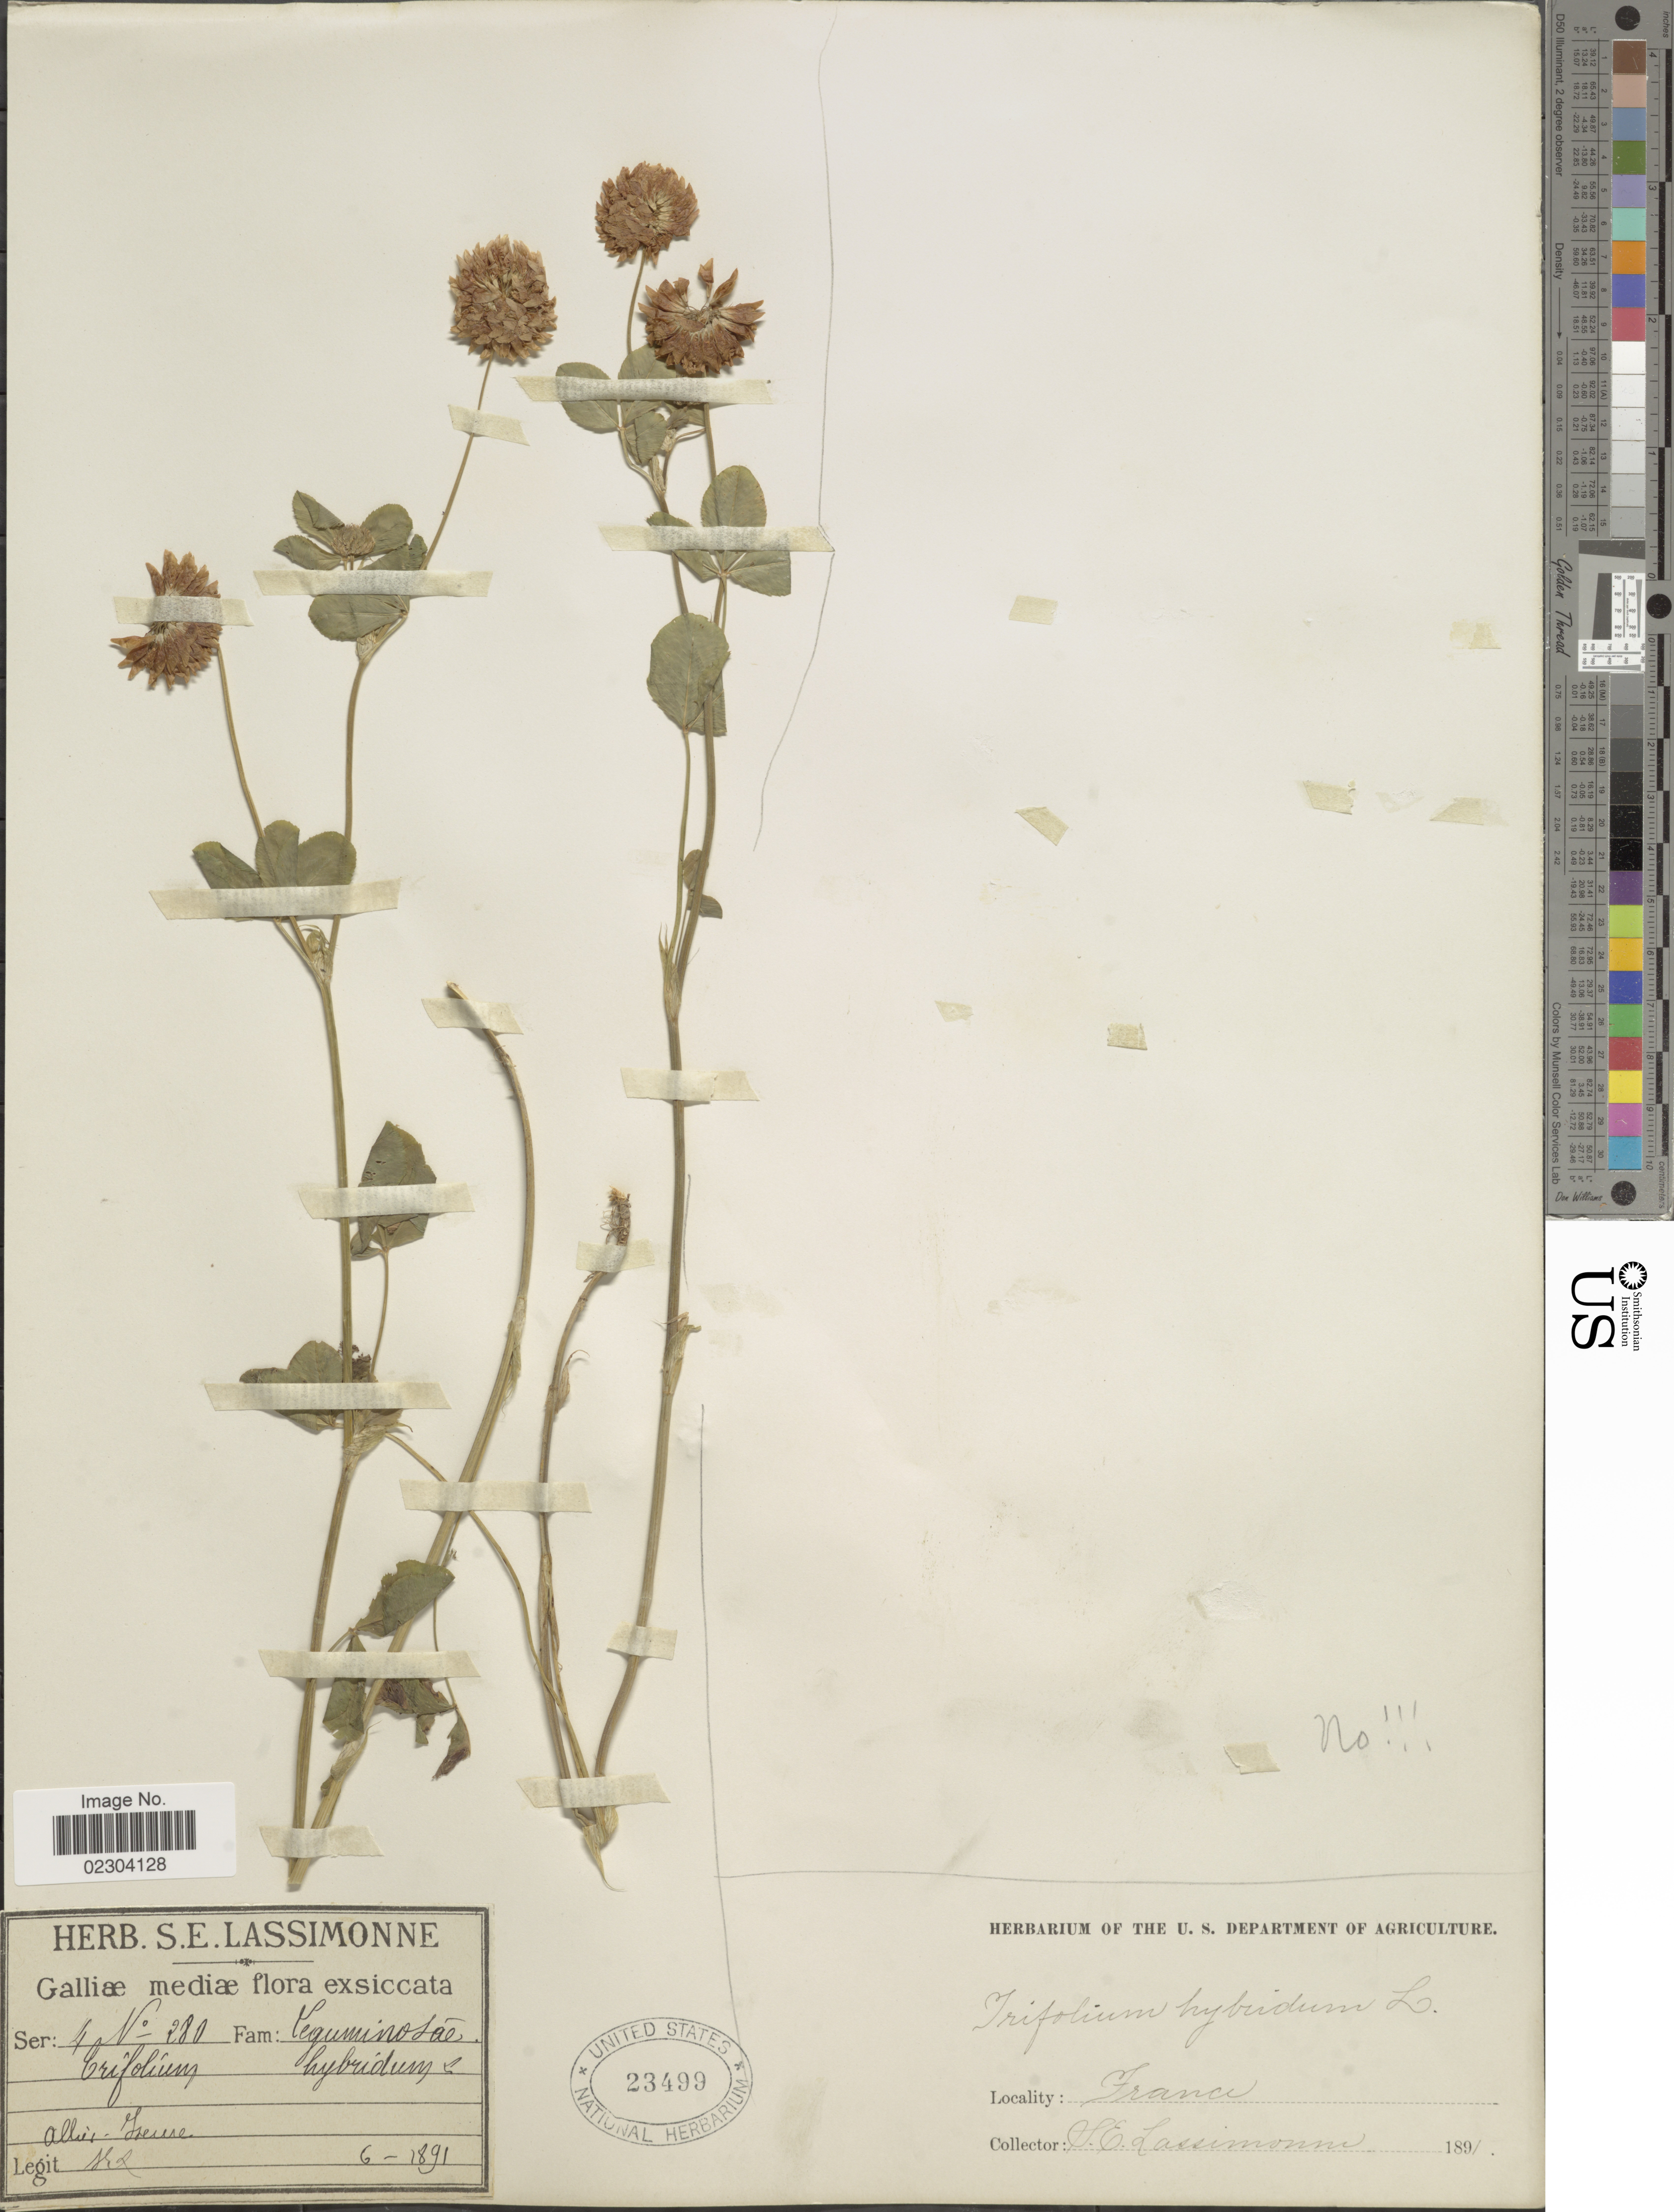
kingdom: Plantae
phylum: Tracheophyta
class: Magnoliopsida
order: Fabales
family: Fabaceae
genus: Trifolium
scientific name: Trifolium hybridum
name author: L.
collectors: S. Lassimonne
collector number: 280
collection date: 1891-06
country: France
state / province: Auvergne-Rhône-Alpes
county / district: Allier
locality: Allier - Yseure [Yzeure]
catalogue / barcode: US 23499